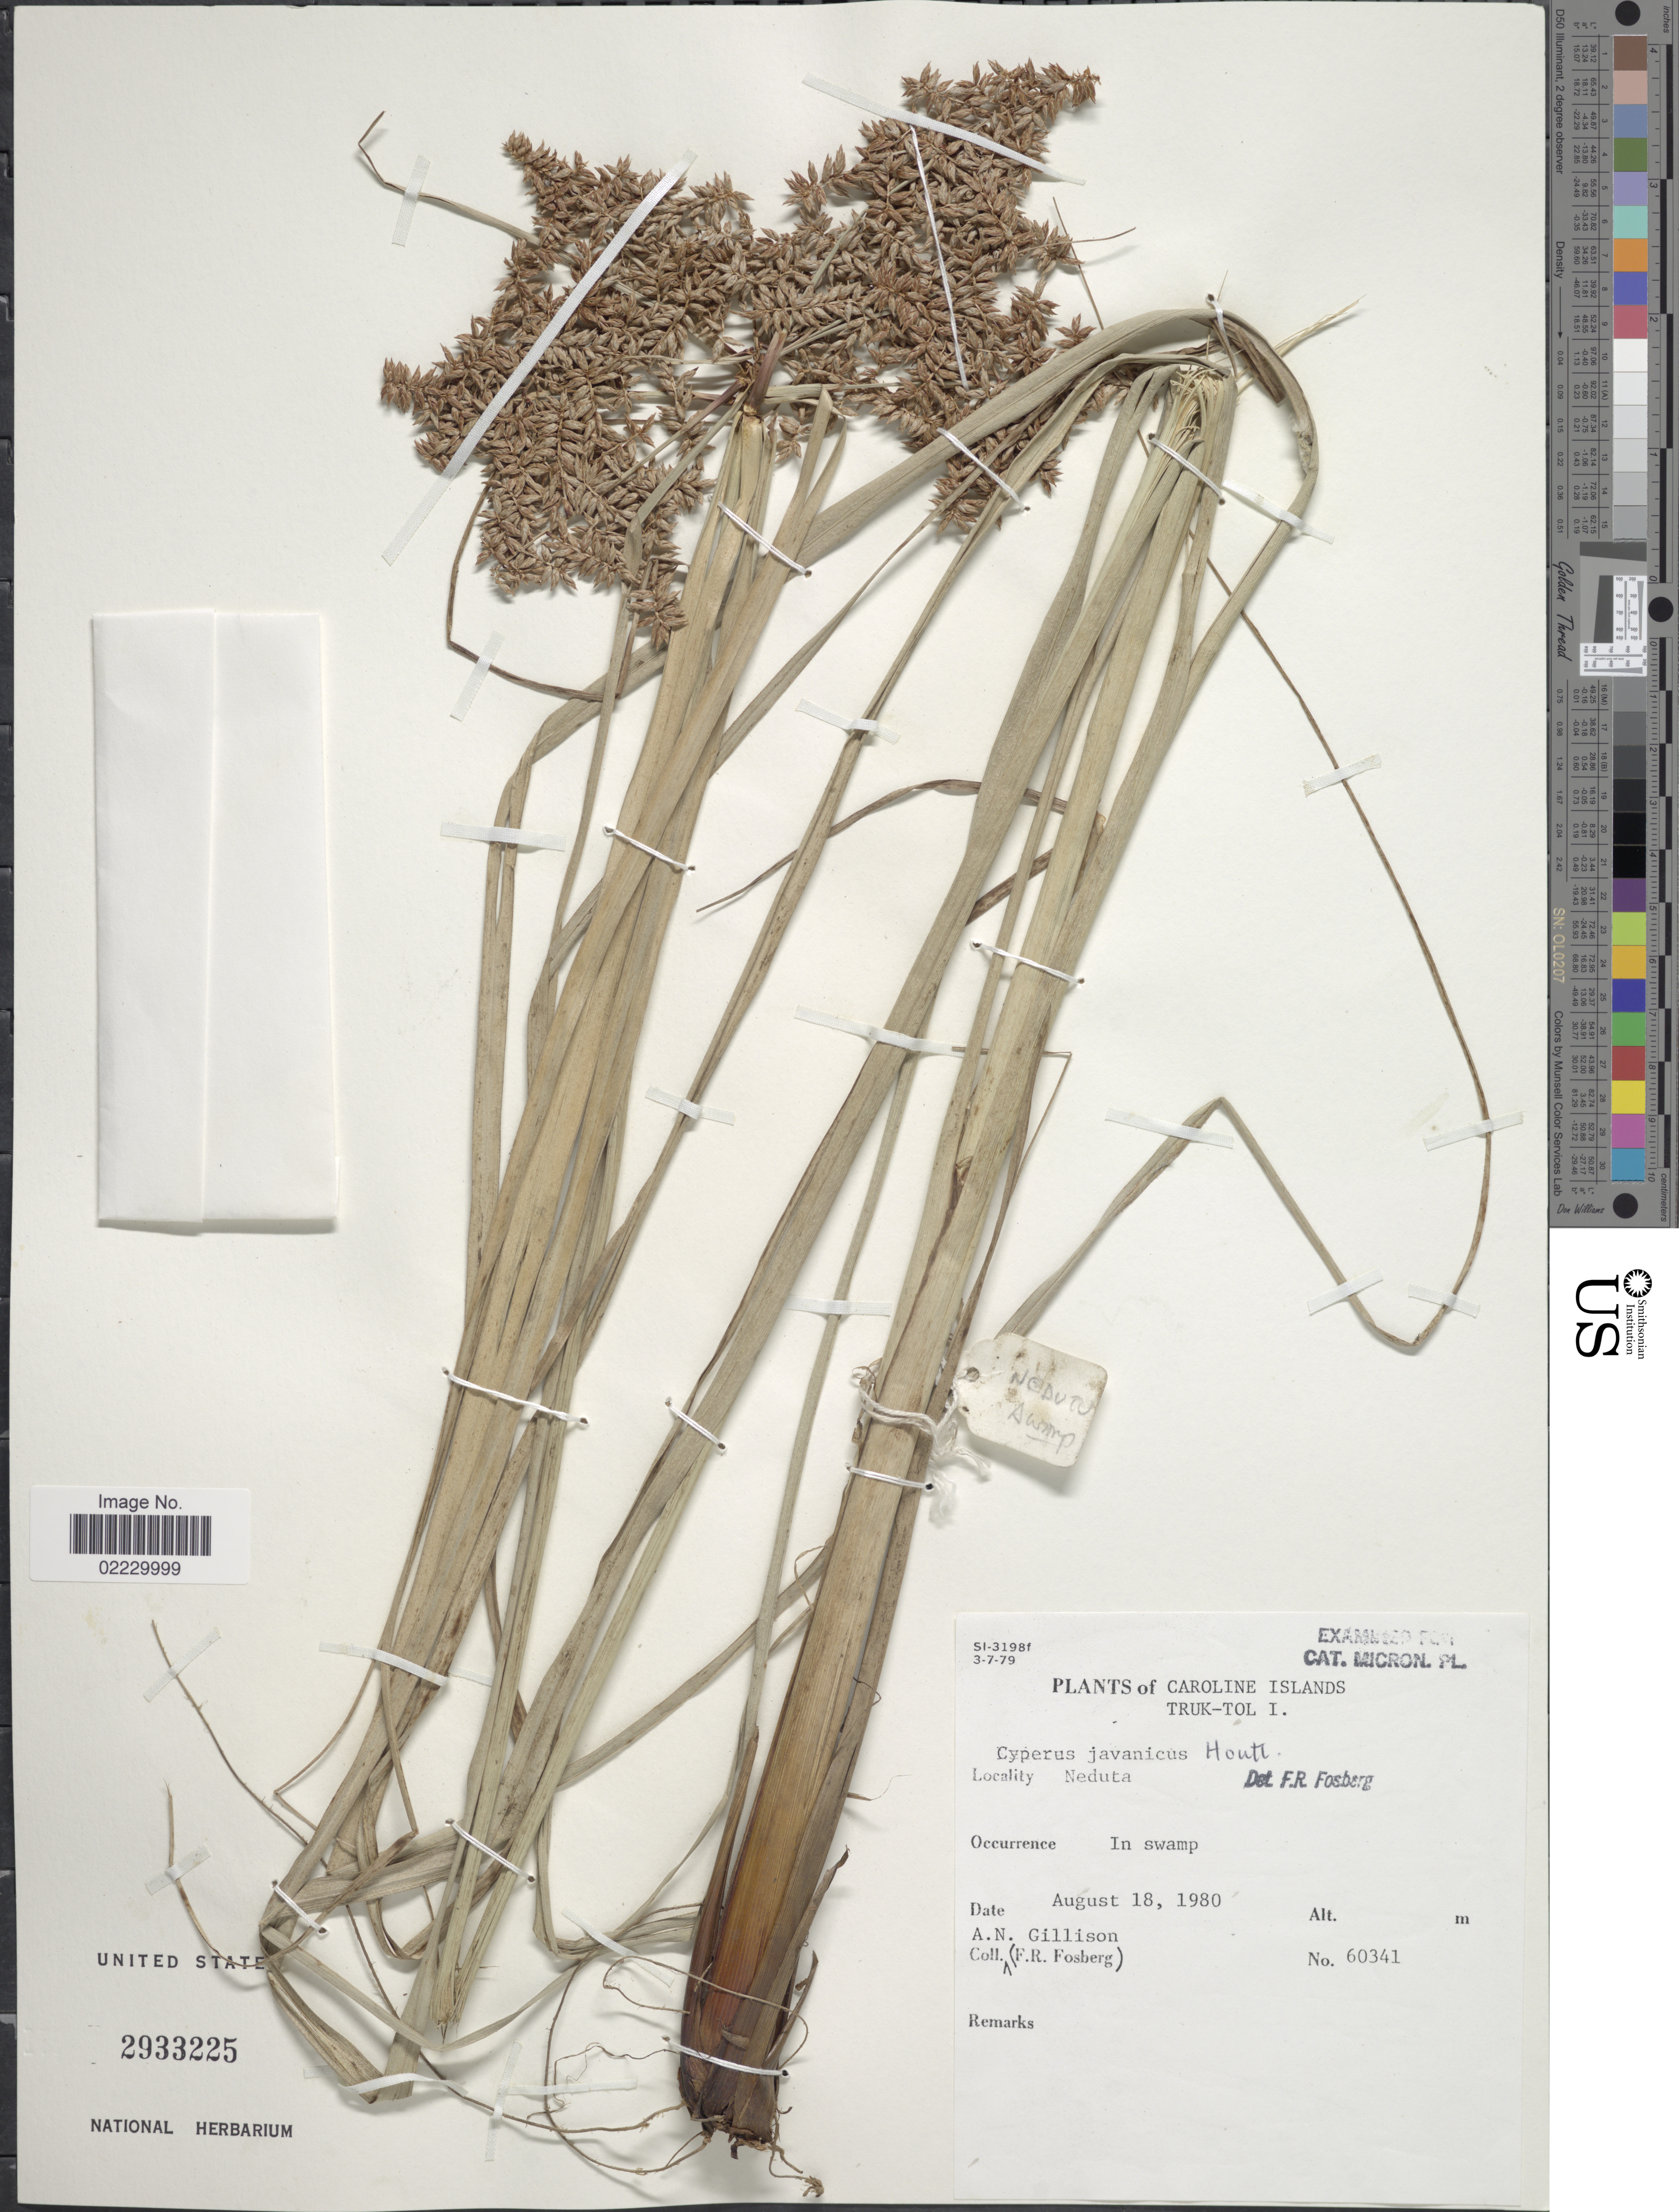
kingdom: Plantae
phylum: Tracheophyta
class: Liliopsida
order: Poales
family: Cyperaceae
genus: Cyperus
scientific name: Cyperus javanicus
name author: Houtt.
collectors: A. Gillison & F. R. Fosberg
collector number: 60341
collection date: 1980-08-18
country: Micronesia, Federated States of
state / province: Truk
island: Tol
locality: Caroline Islands. Truk-Tol I. Neduta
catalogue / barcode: US 2933225